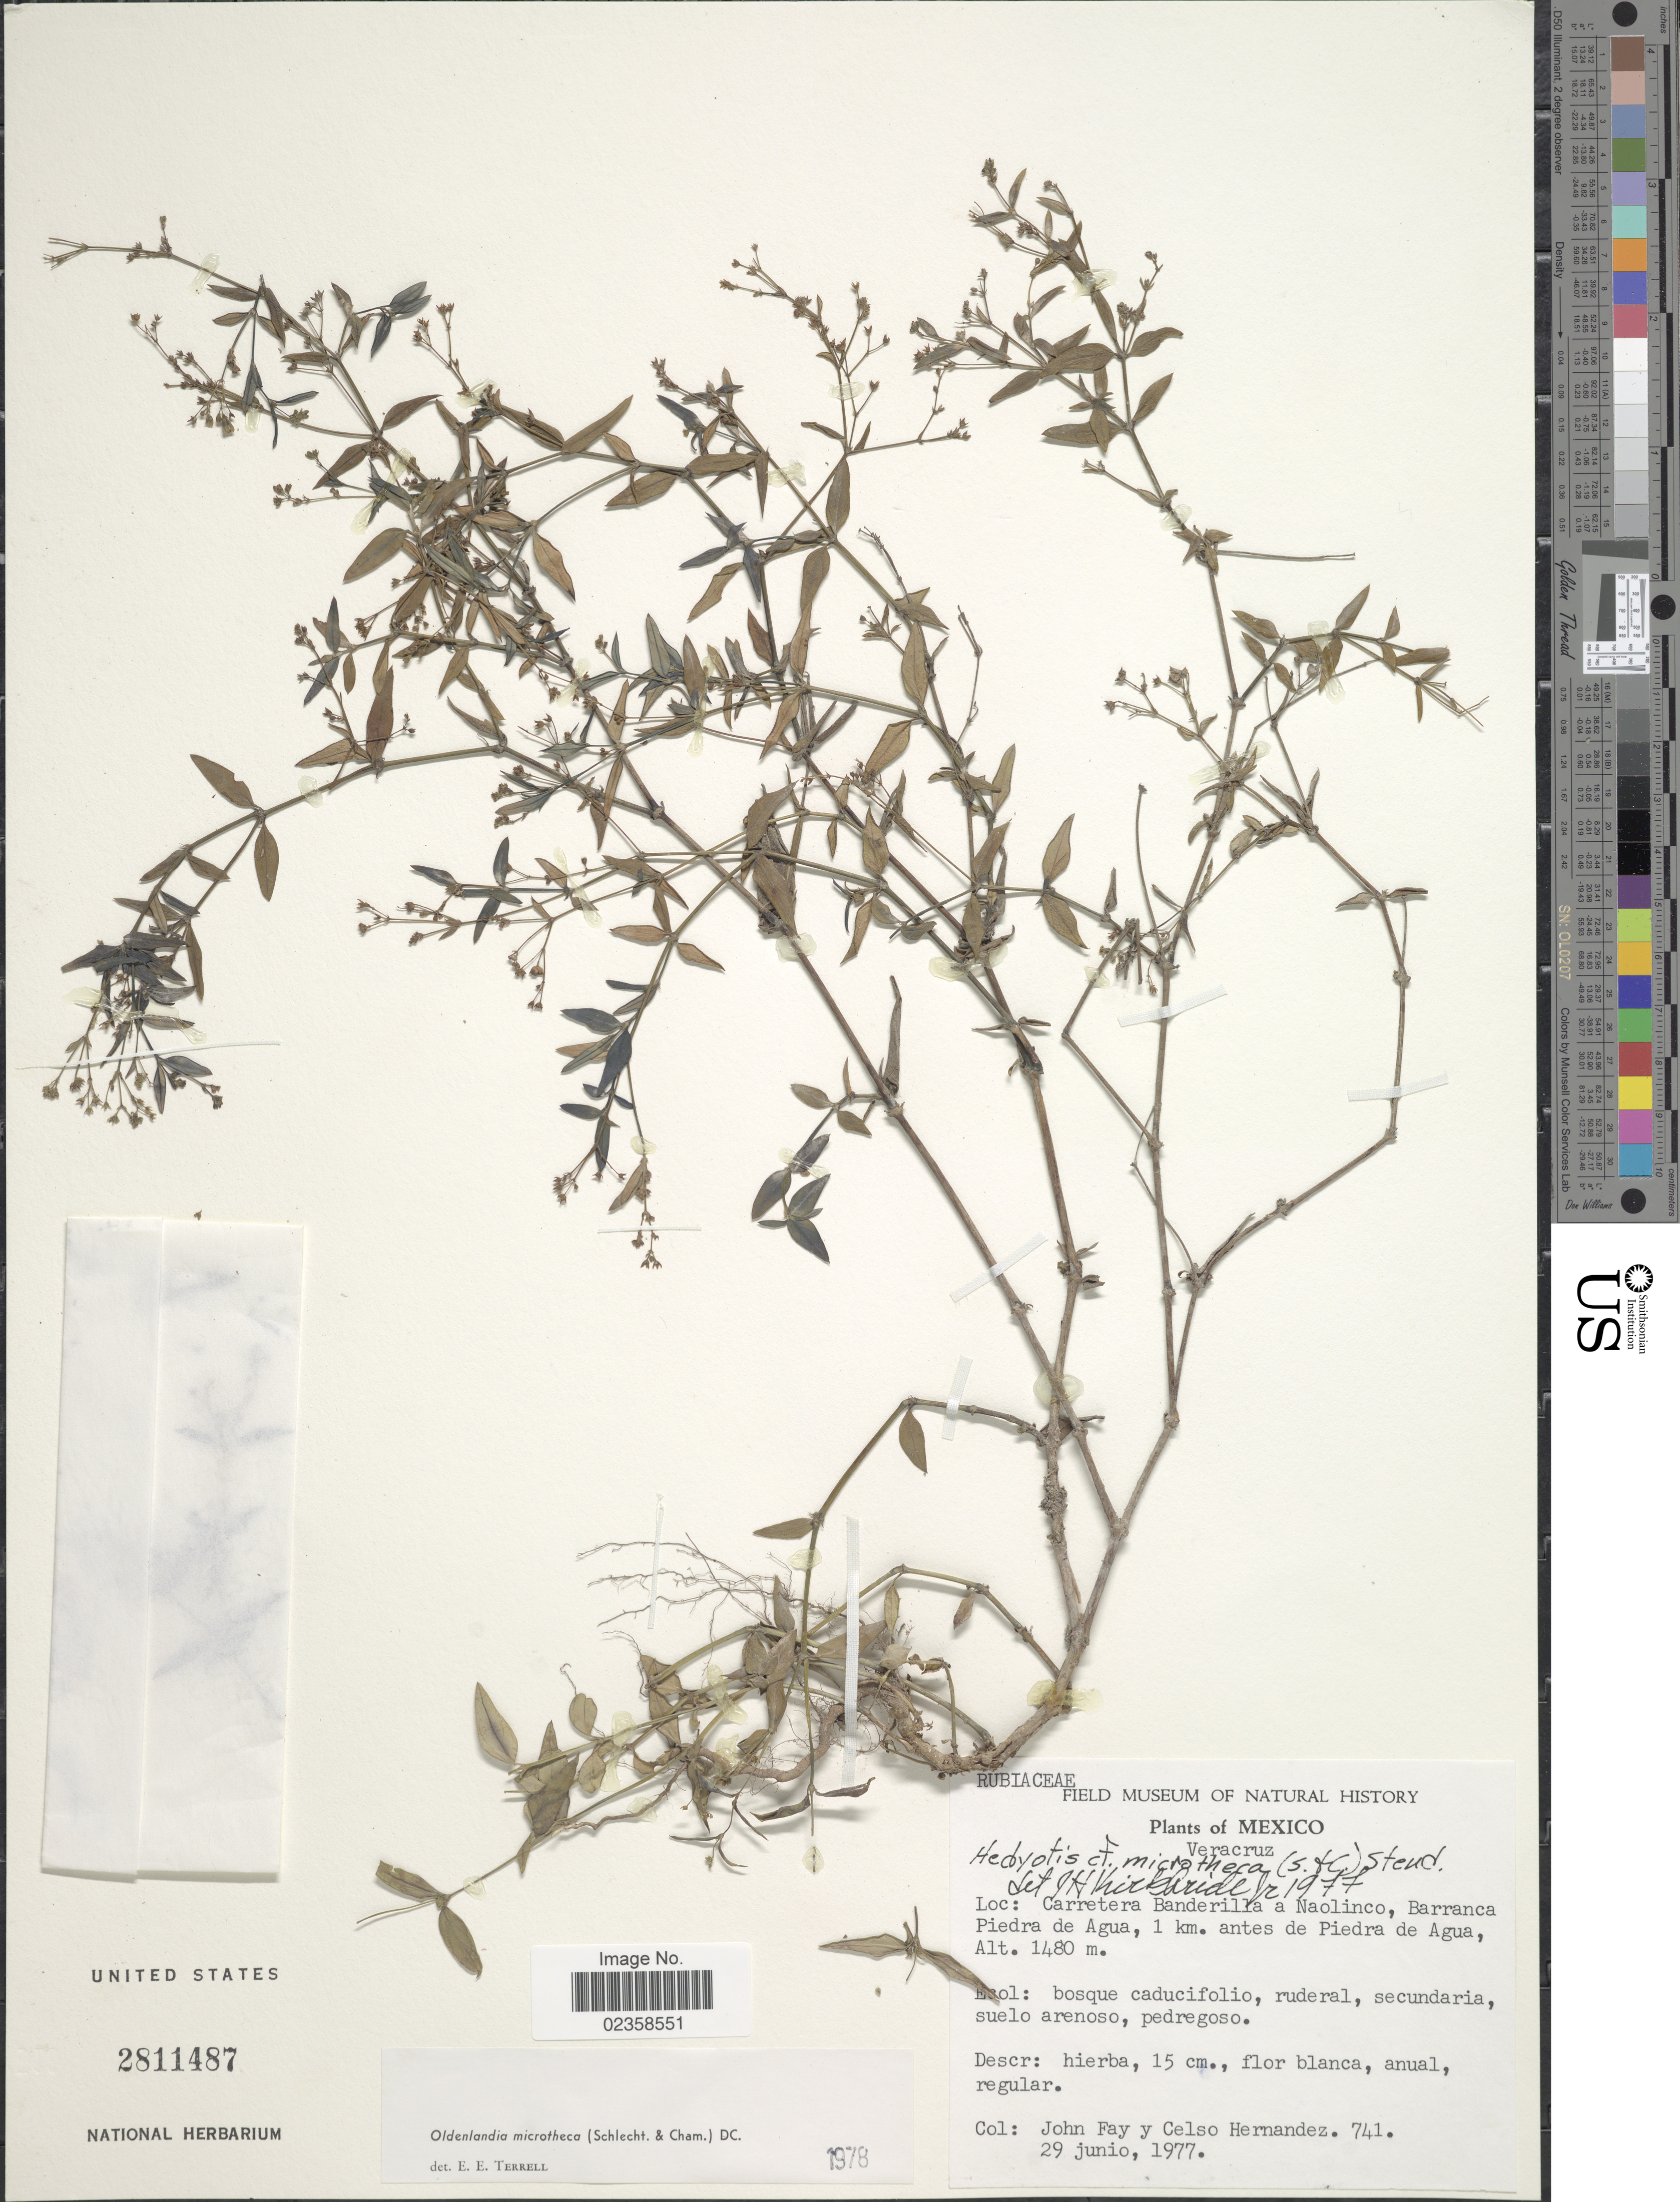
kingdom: Plantae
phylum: Tracheophyta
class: Magnoliopsida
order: Gentianales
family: Rubiaceae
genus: Oldenlandia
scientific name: Oldenlandia microtheca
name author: (Cham. & Schltdl.) DC.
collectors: J. Fay & C. Hernandez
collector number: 741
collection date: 1977-06-29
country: Mexico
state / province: Veracruz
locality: Carretera Banderilla a Naolinco, Barranca Piedra de Agua, 1 km. antes de Piedra de Agua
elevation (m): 1480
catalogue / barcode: US 2811487